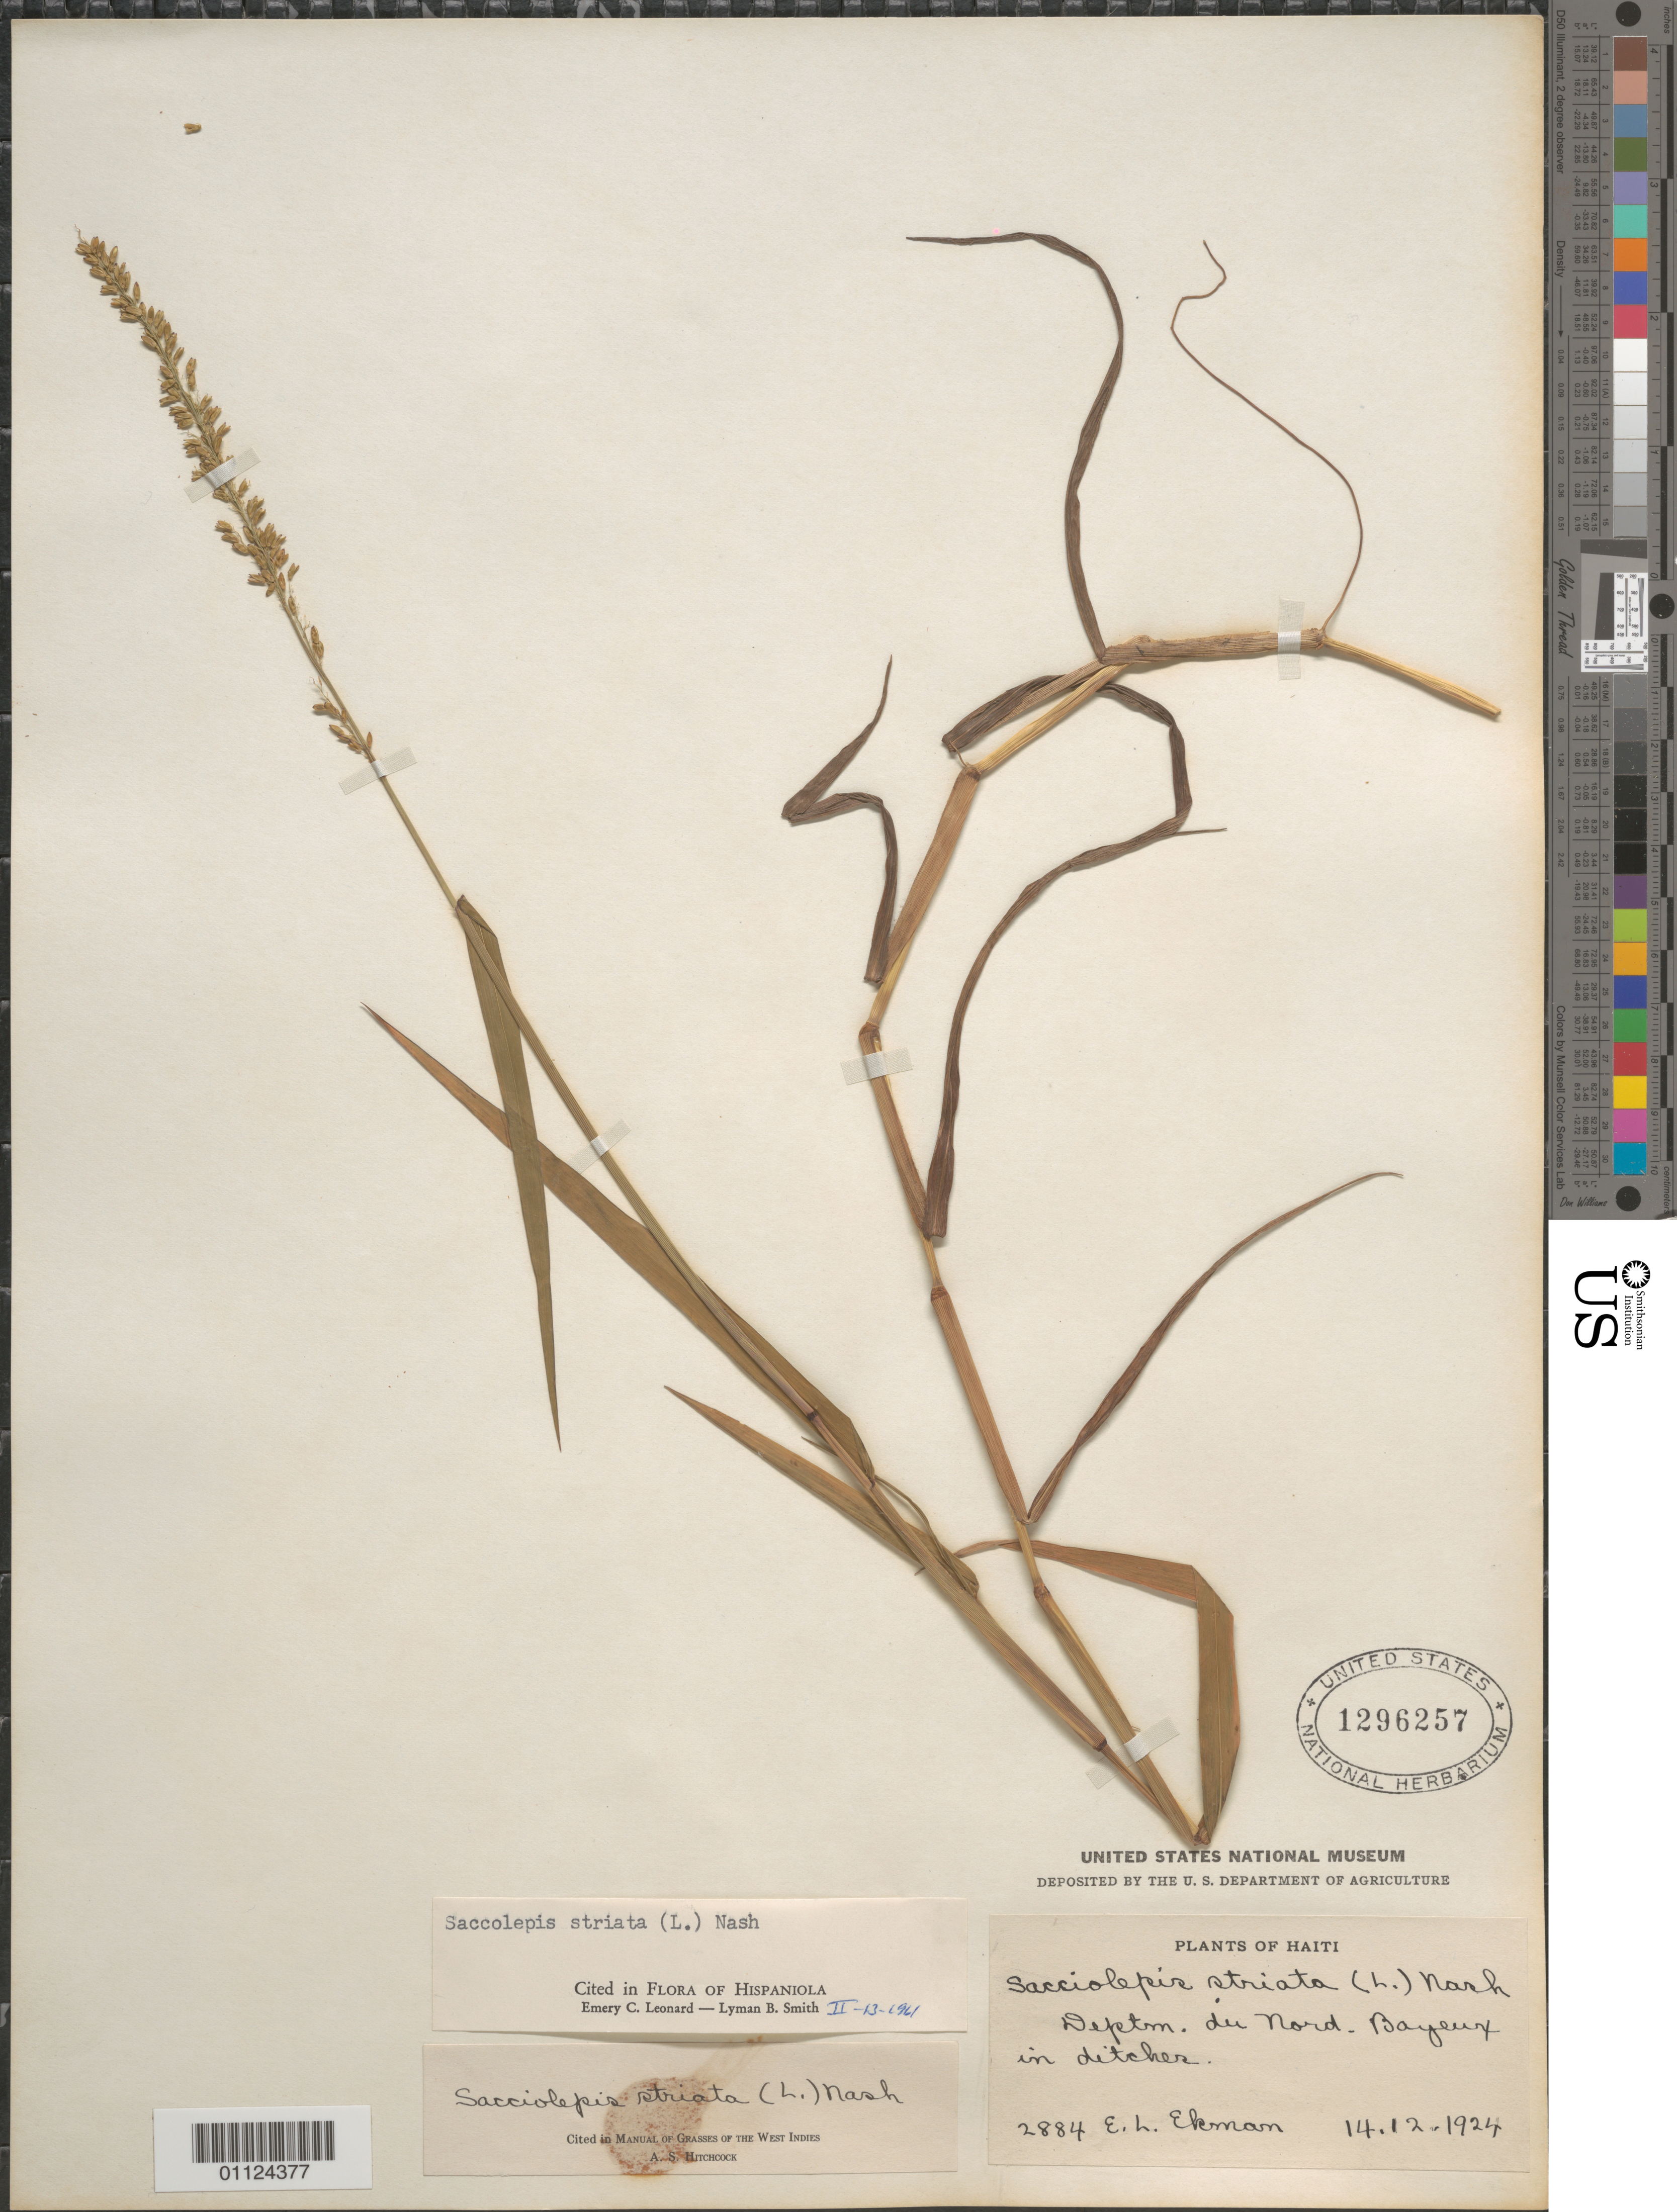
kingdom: Plantae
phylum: Tracheophyta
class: Liliopsida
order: Poales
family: Poaceae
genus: Sacciolepis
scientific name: Sacciolepis striata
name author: (L.) Nash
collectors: E. L. Ekman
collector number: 2884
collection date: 1924-12-14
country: Haiti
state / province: Nord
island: Hispaniola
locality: Dept. du Nord, Bayeux.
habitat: In ditches.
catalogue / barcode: US 1296257